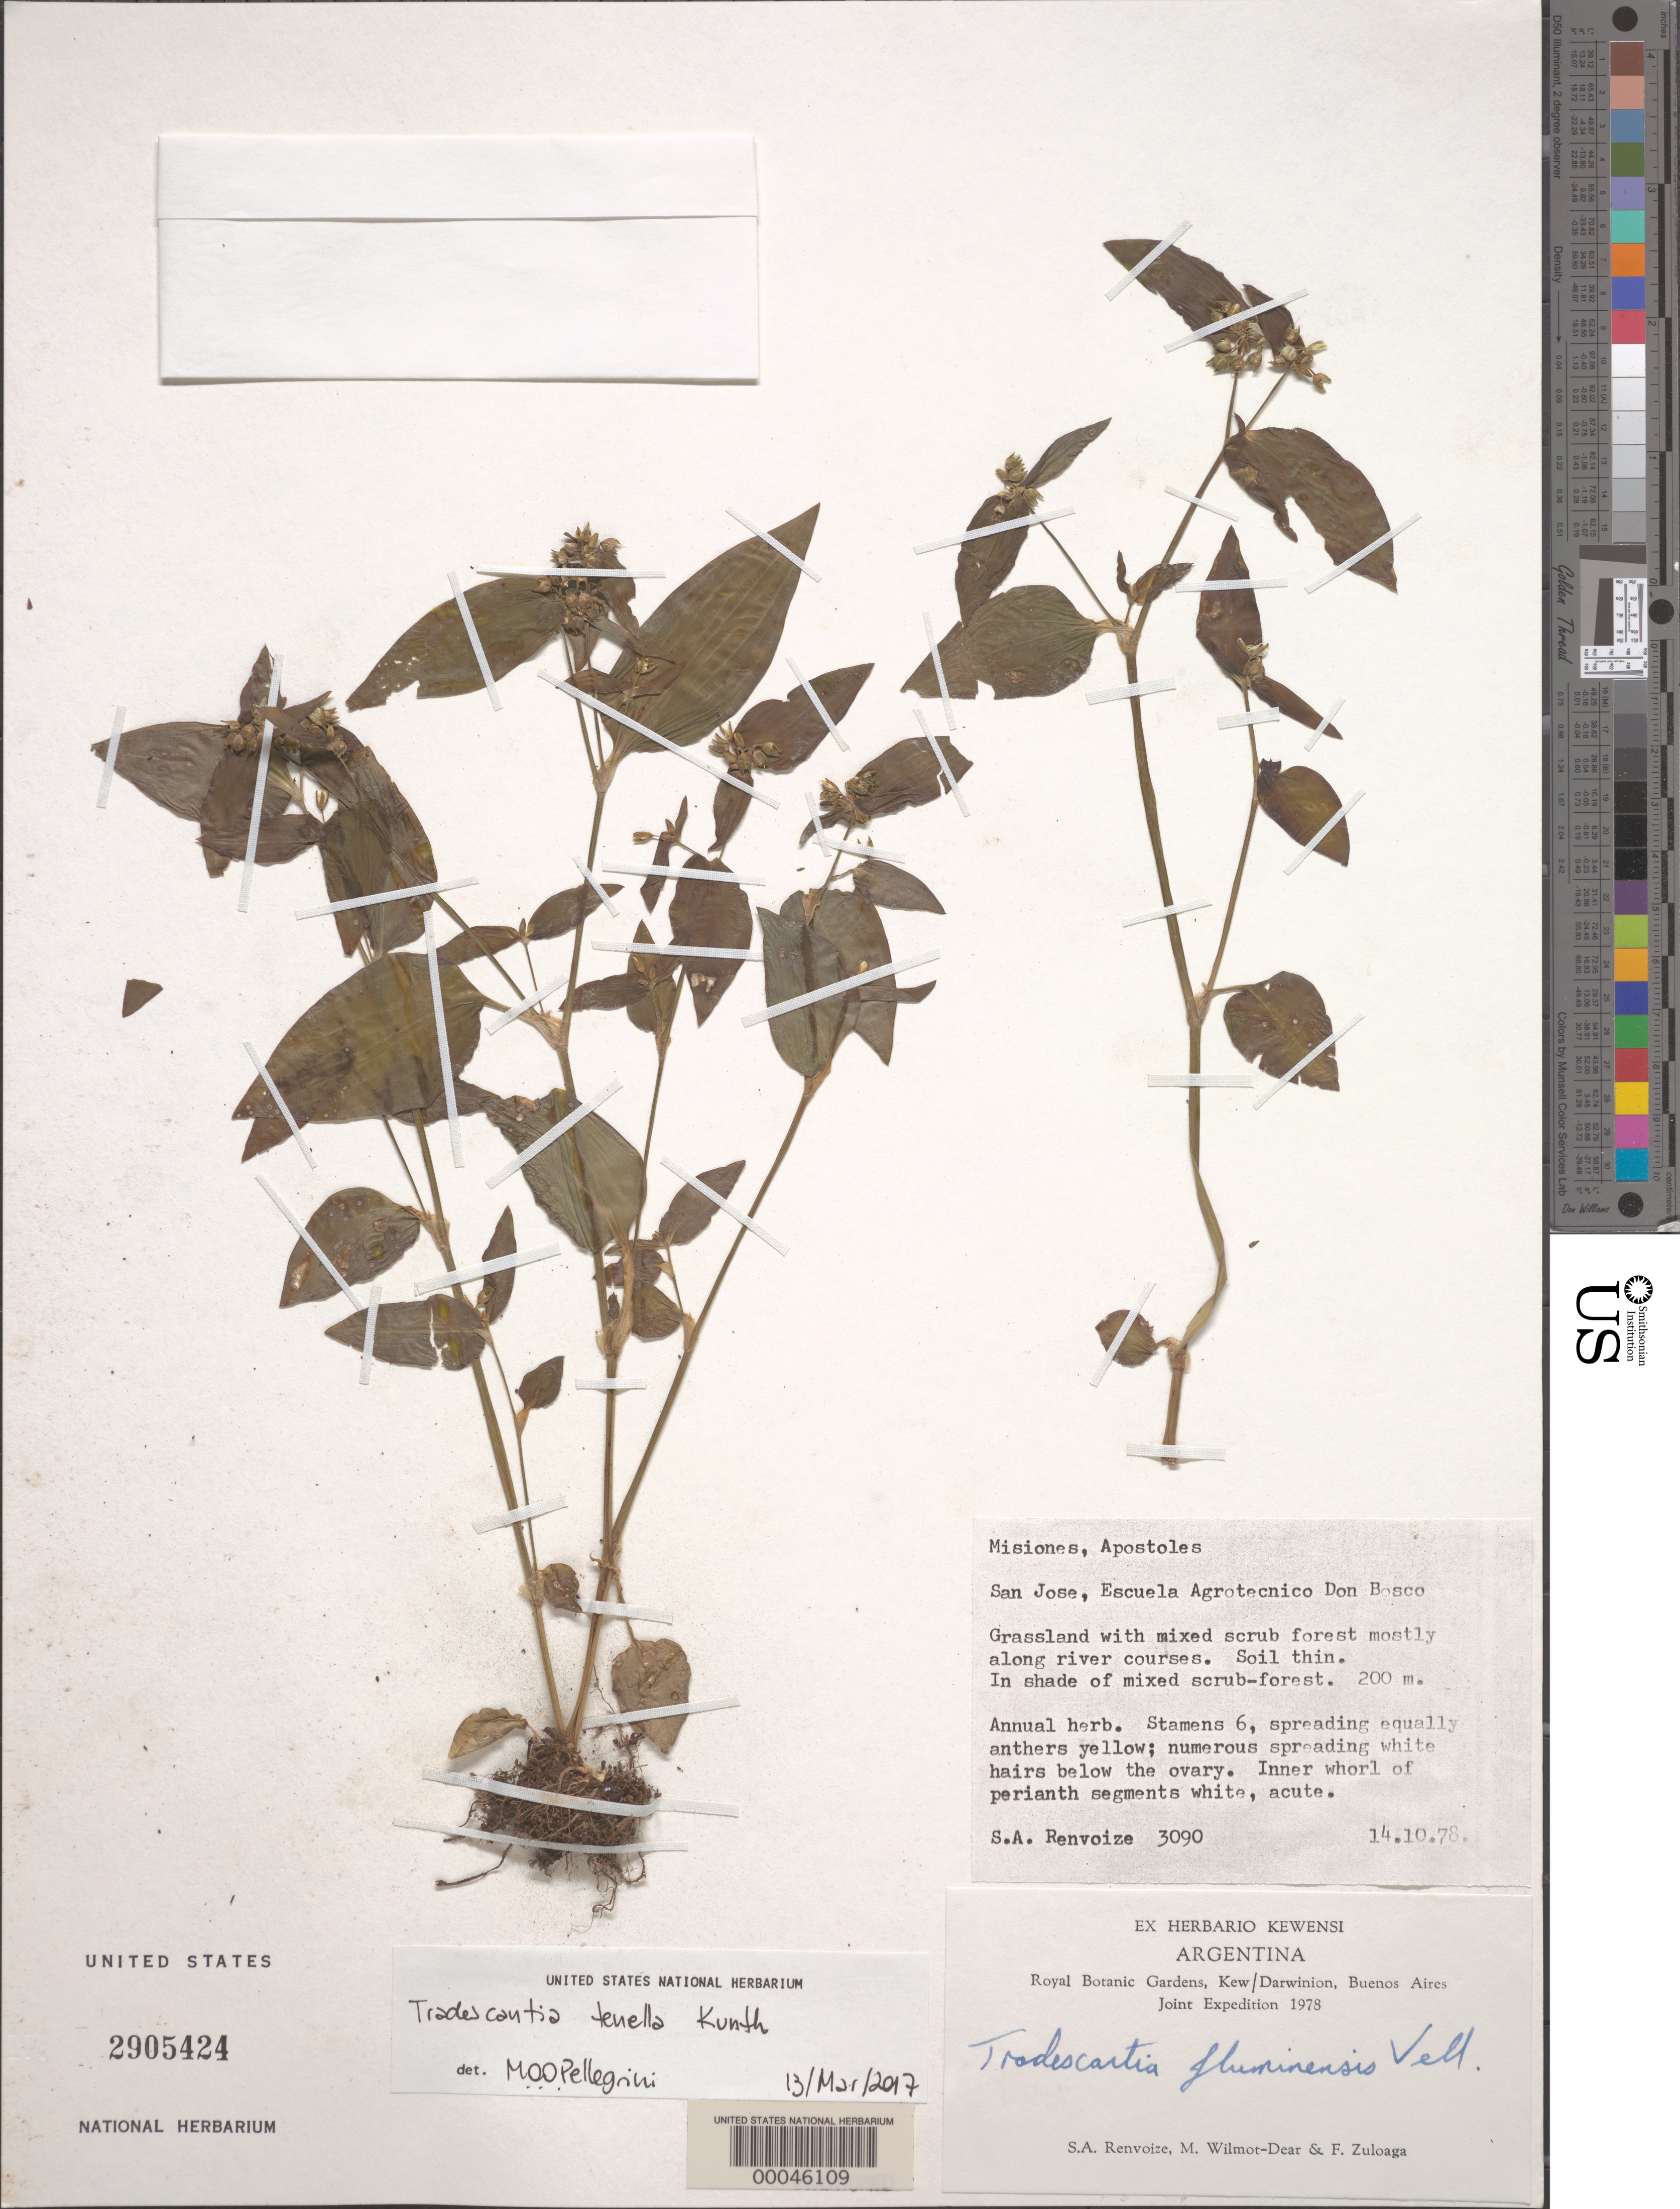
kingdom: Plantae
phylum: Tracheophyta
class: Liliopsida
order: Commelinales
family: Commelinaceae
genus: Tradescantia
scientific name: Tradescantia tenella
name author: Kunth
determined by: Pellegrini, M. O. de Oliveira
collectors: S. A. Renvoize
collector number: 3090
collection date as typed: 14 Oct 1978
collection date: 1978-10-14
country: Argentina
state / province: Misiones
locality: Apostoles, San Jose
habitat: Mixed scrub, river courses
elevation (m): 200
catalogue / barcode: US 2905424